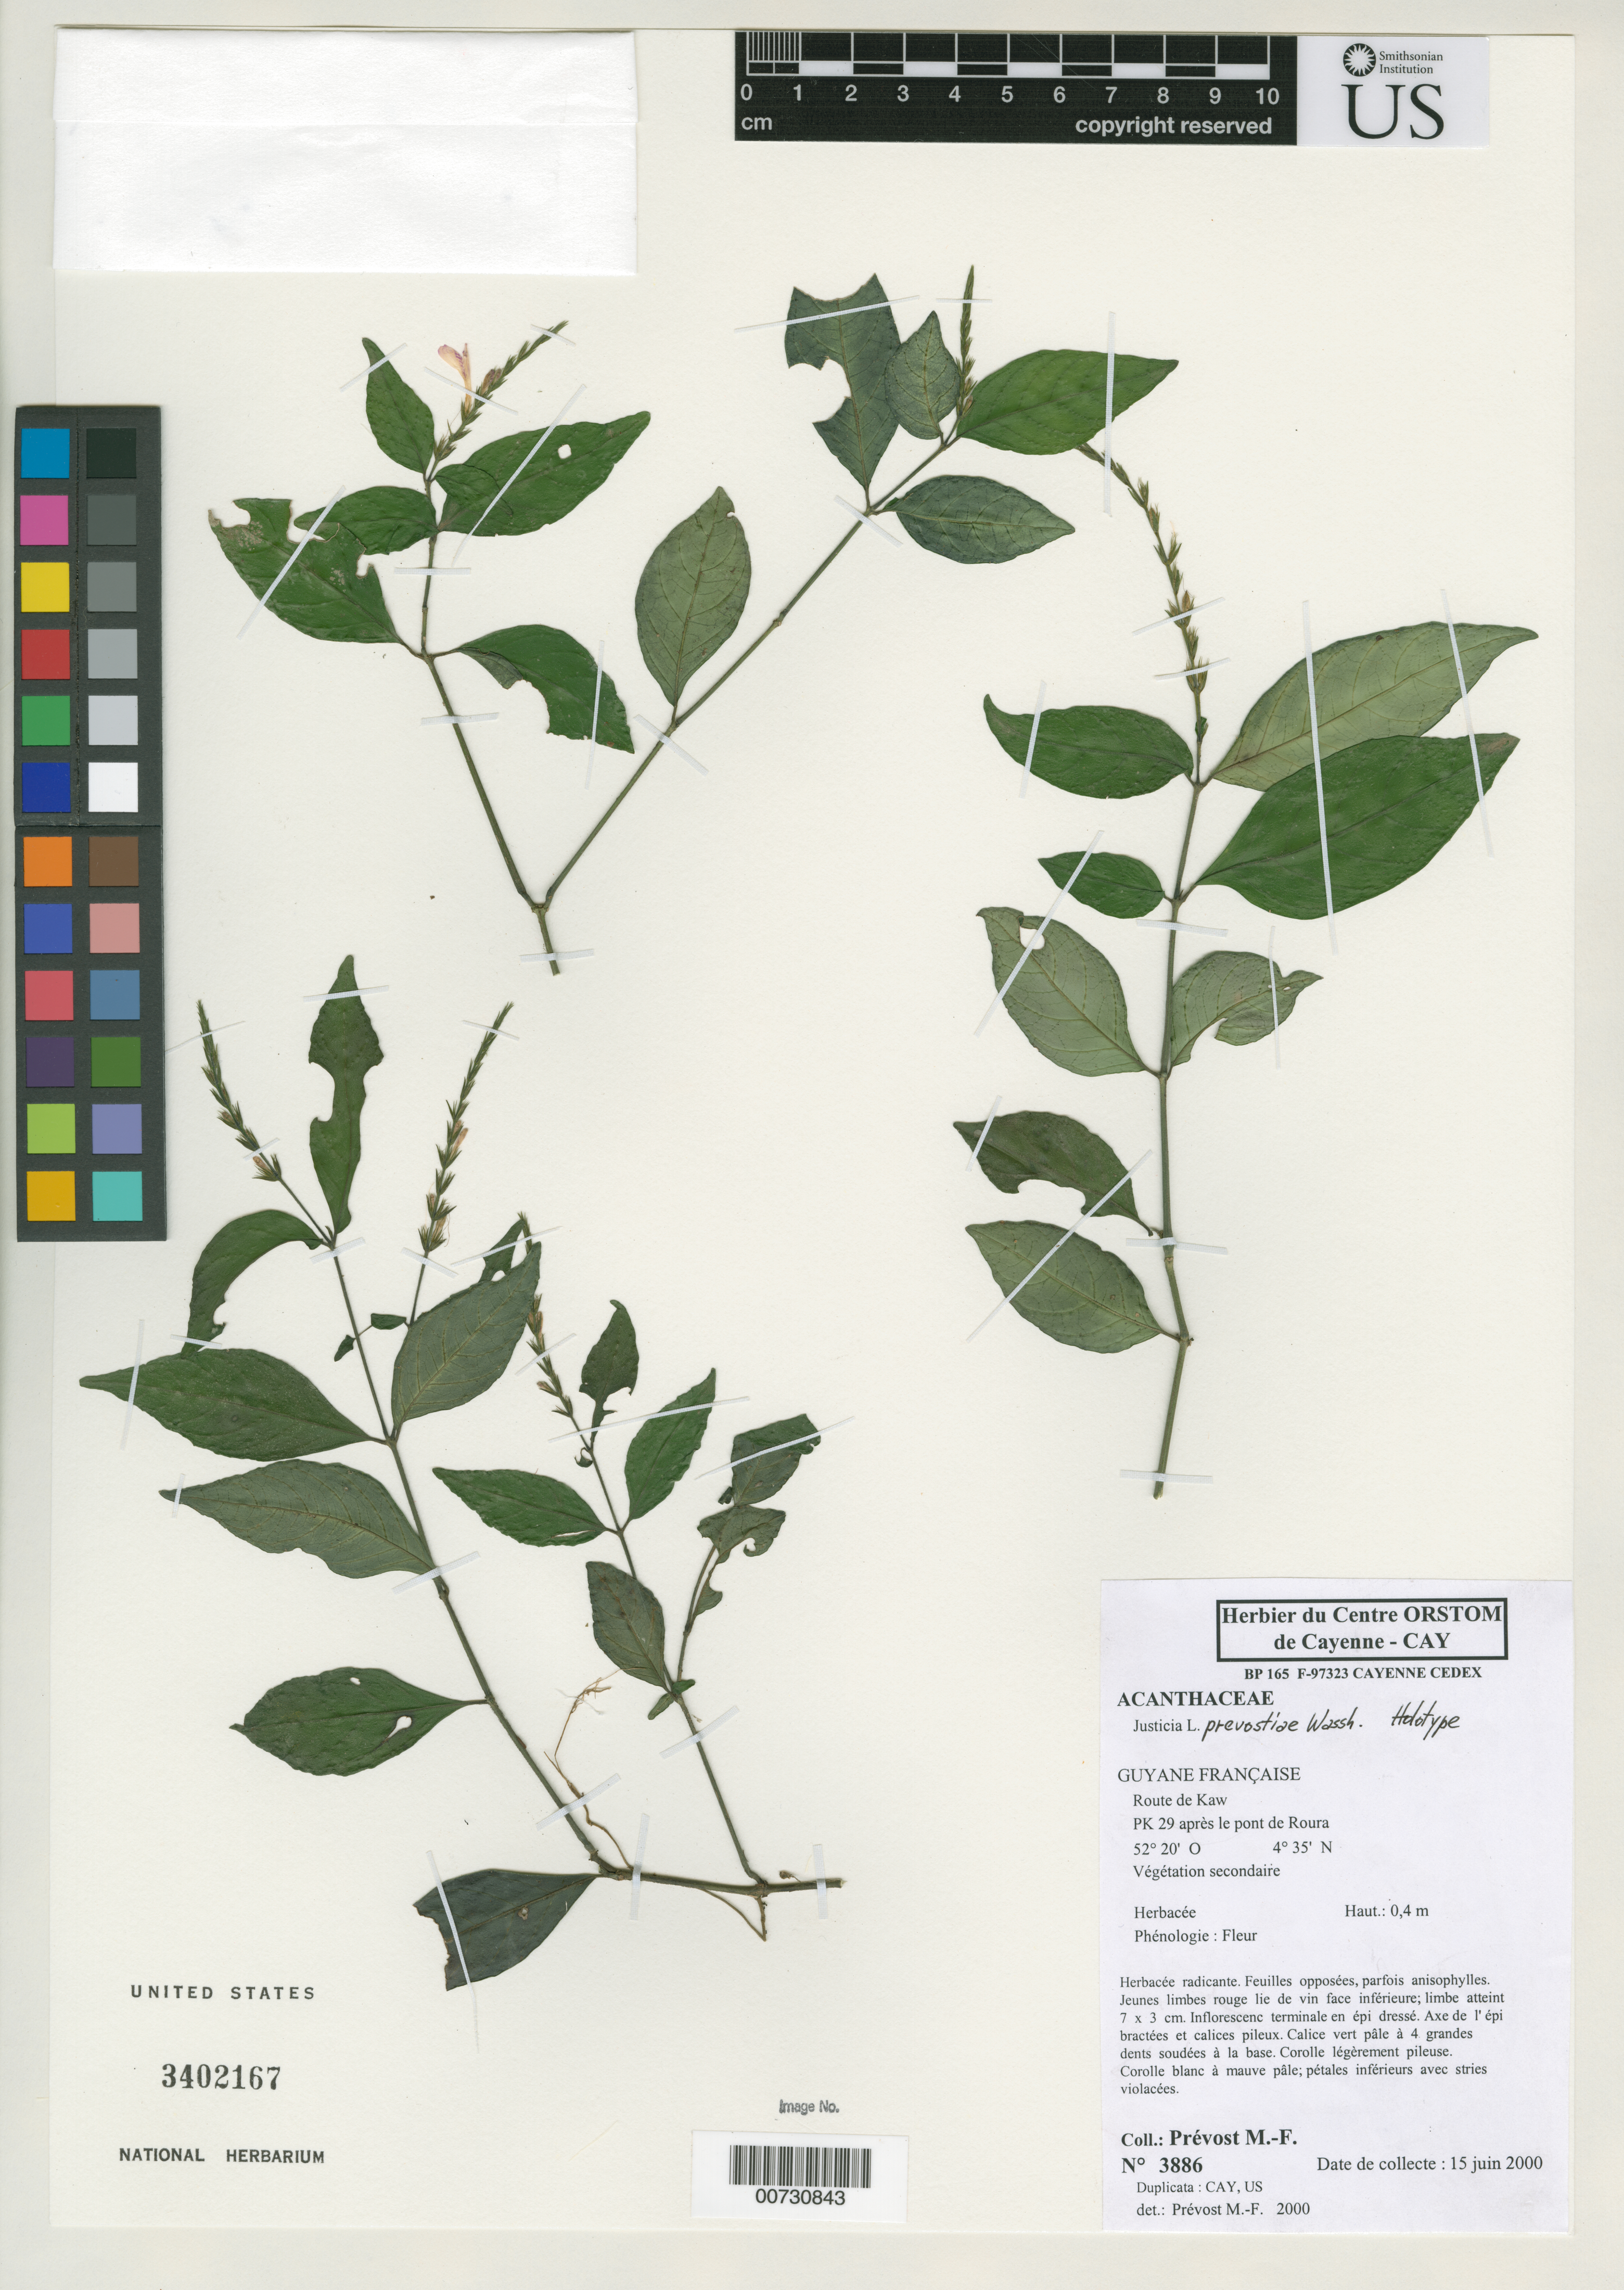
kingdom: Plantae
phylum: Tracheophyta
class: Magnoliopsida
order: Lamiales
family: Acanthaceae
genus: Justicia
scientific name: Justicia prevostiae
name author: Wassh.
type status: Holotype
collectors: M.-F. Prévost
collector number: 3886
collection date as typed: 15 Jun 2000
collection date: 2000-06-15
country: French Guiana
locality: Route de Kaw, PK 29 après le pont de Roura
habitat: Végétation secondaire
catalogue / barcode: US 3402167